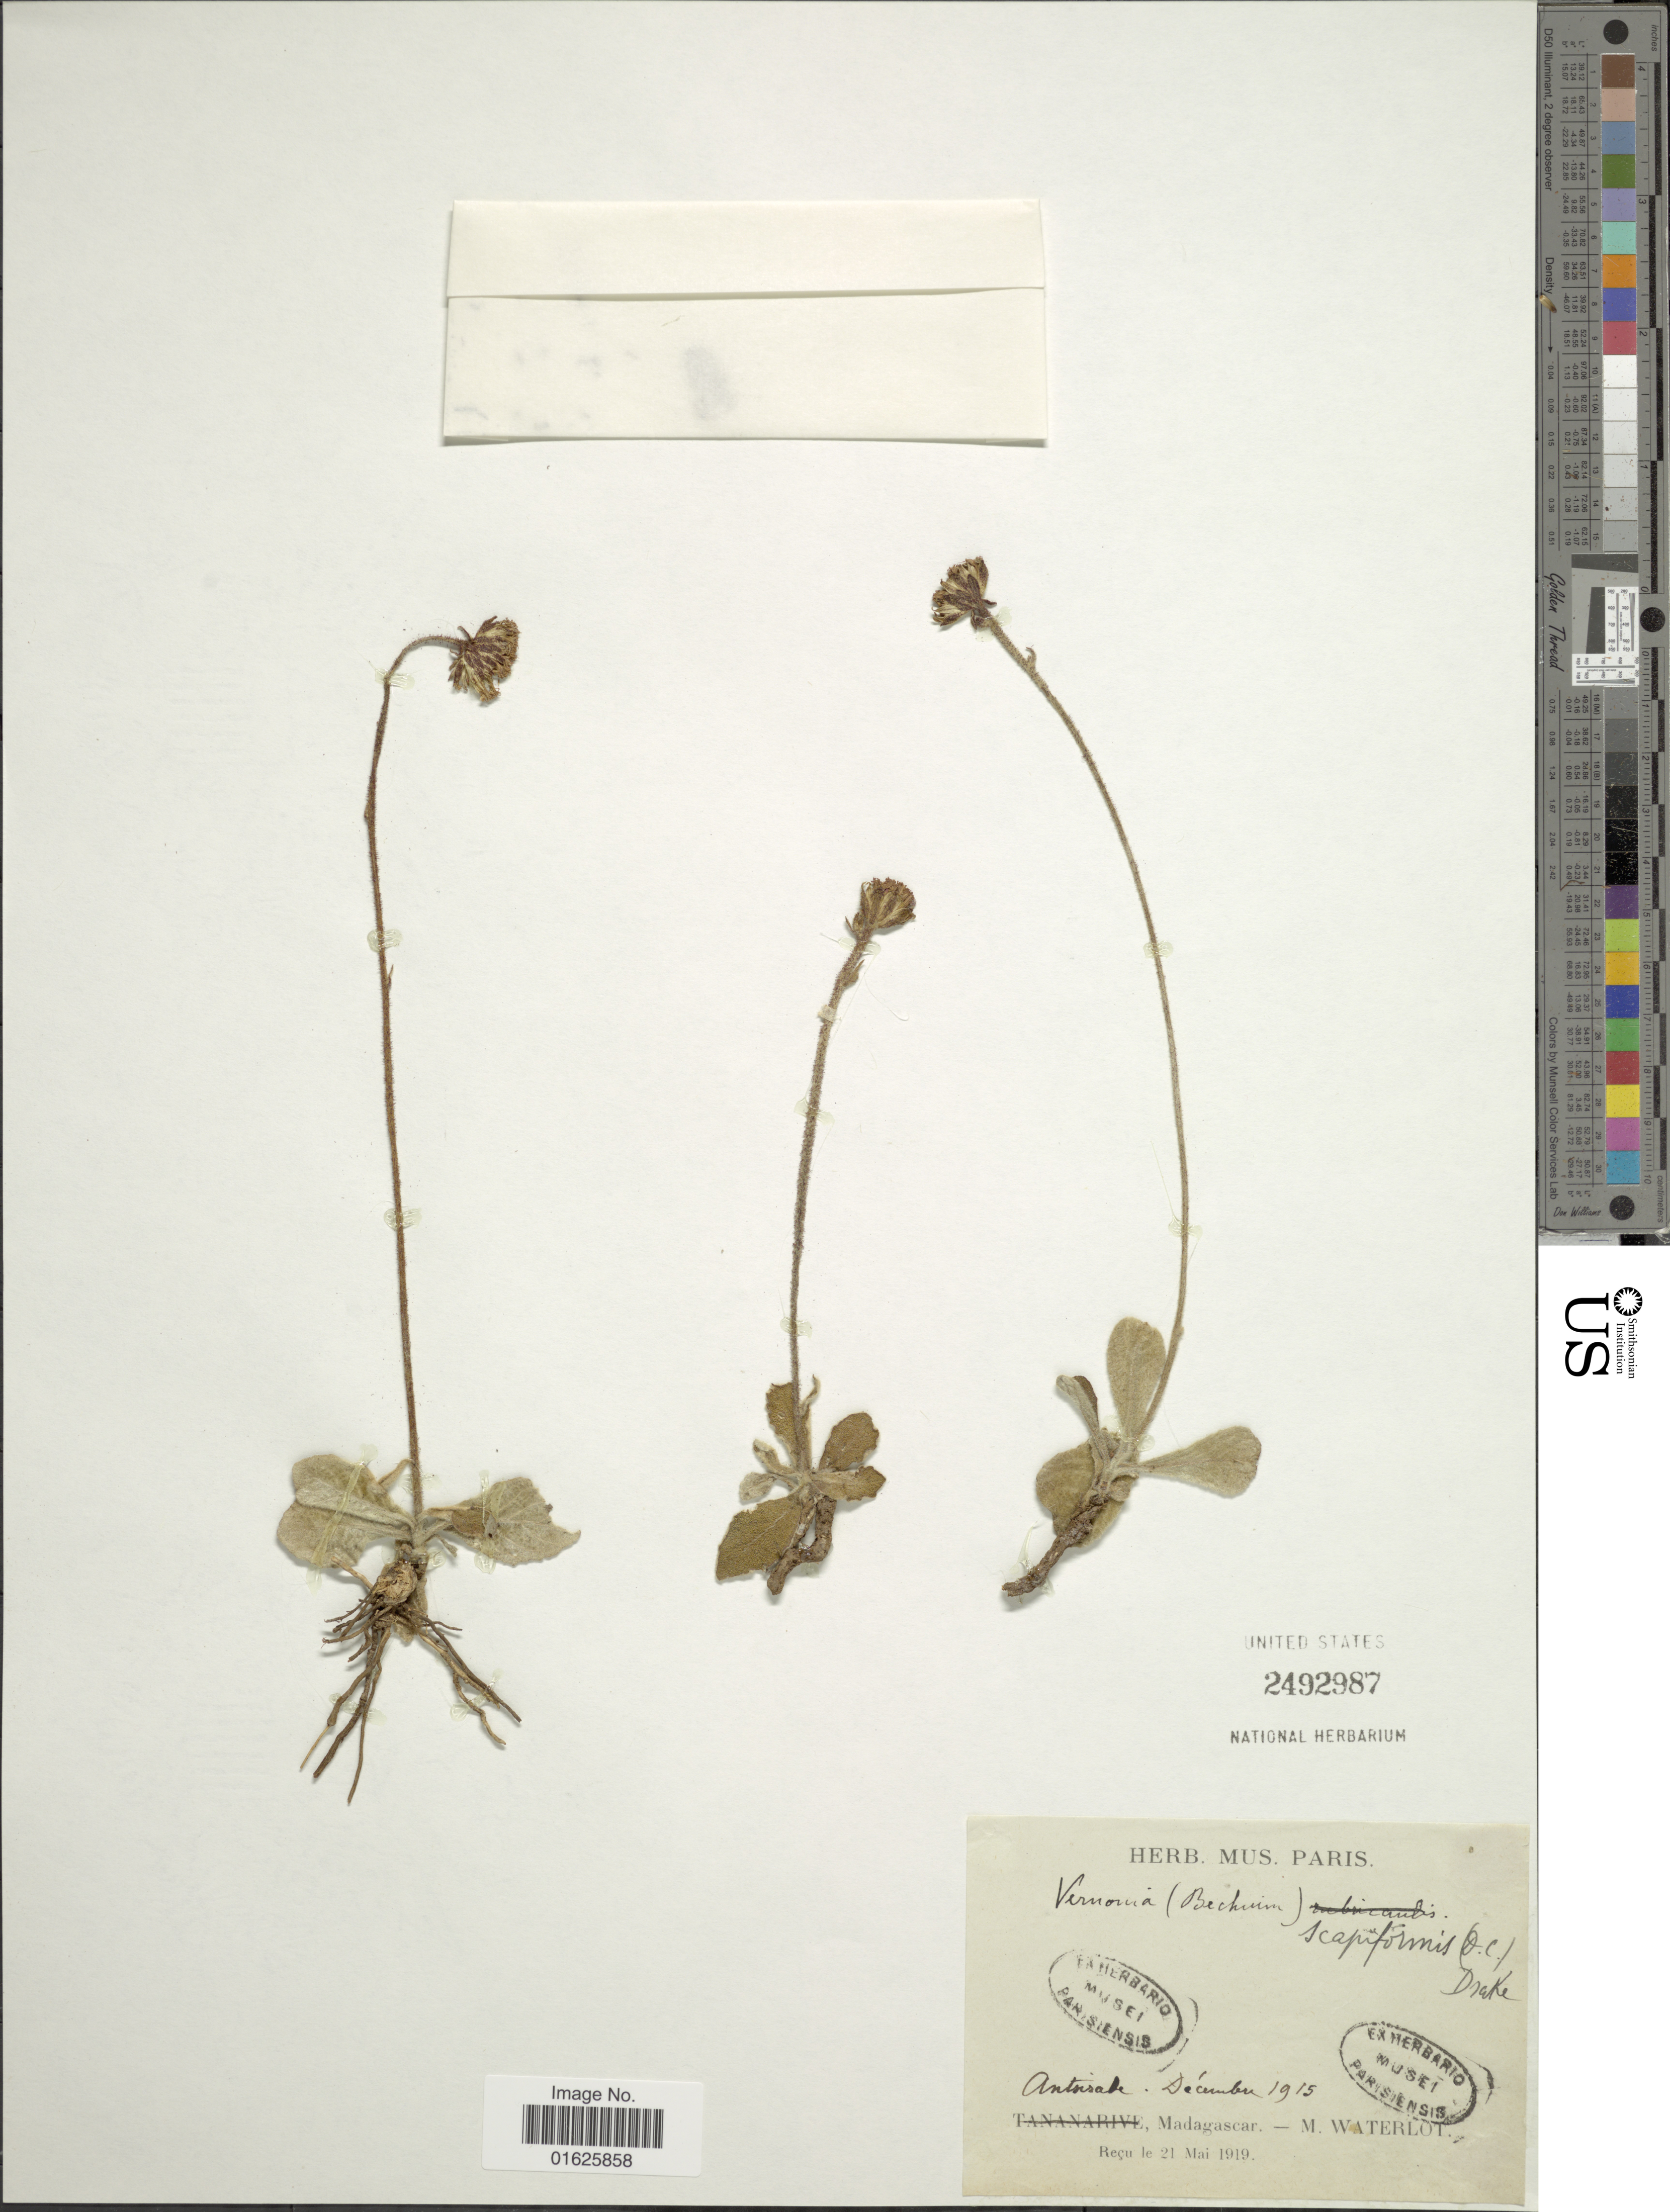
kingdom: Plantae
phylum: Tracheophyta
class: Magnoliopsida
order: Asterales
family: Asteraceae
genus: Bechium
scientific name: Bechium nudicaule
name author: (Less.) H. Rob.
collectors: M. Waterlot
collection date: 1915-12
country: Madagascar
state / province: Vakinankaratra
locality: Antsirabe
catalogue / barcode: US 2492987